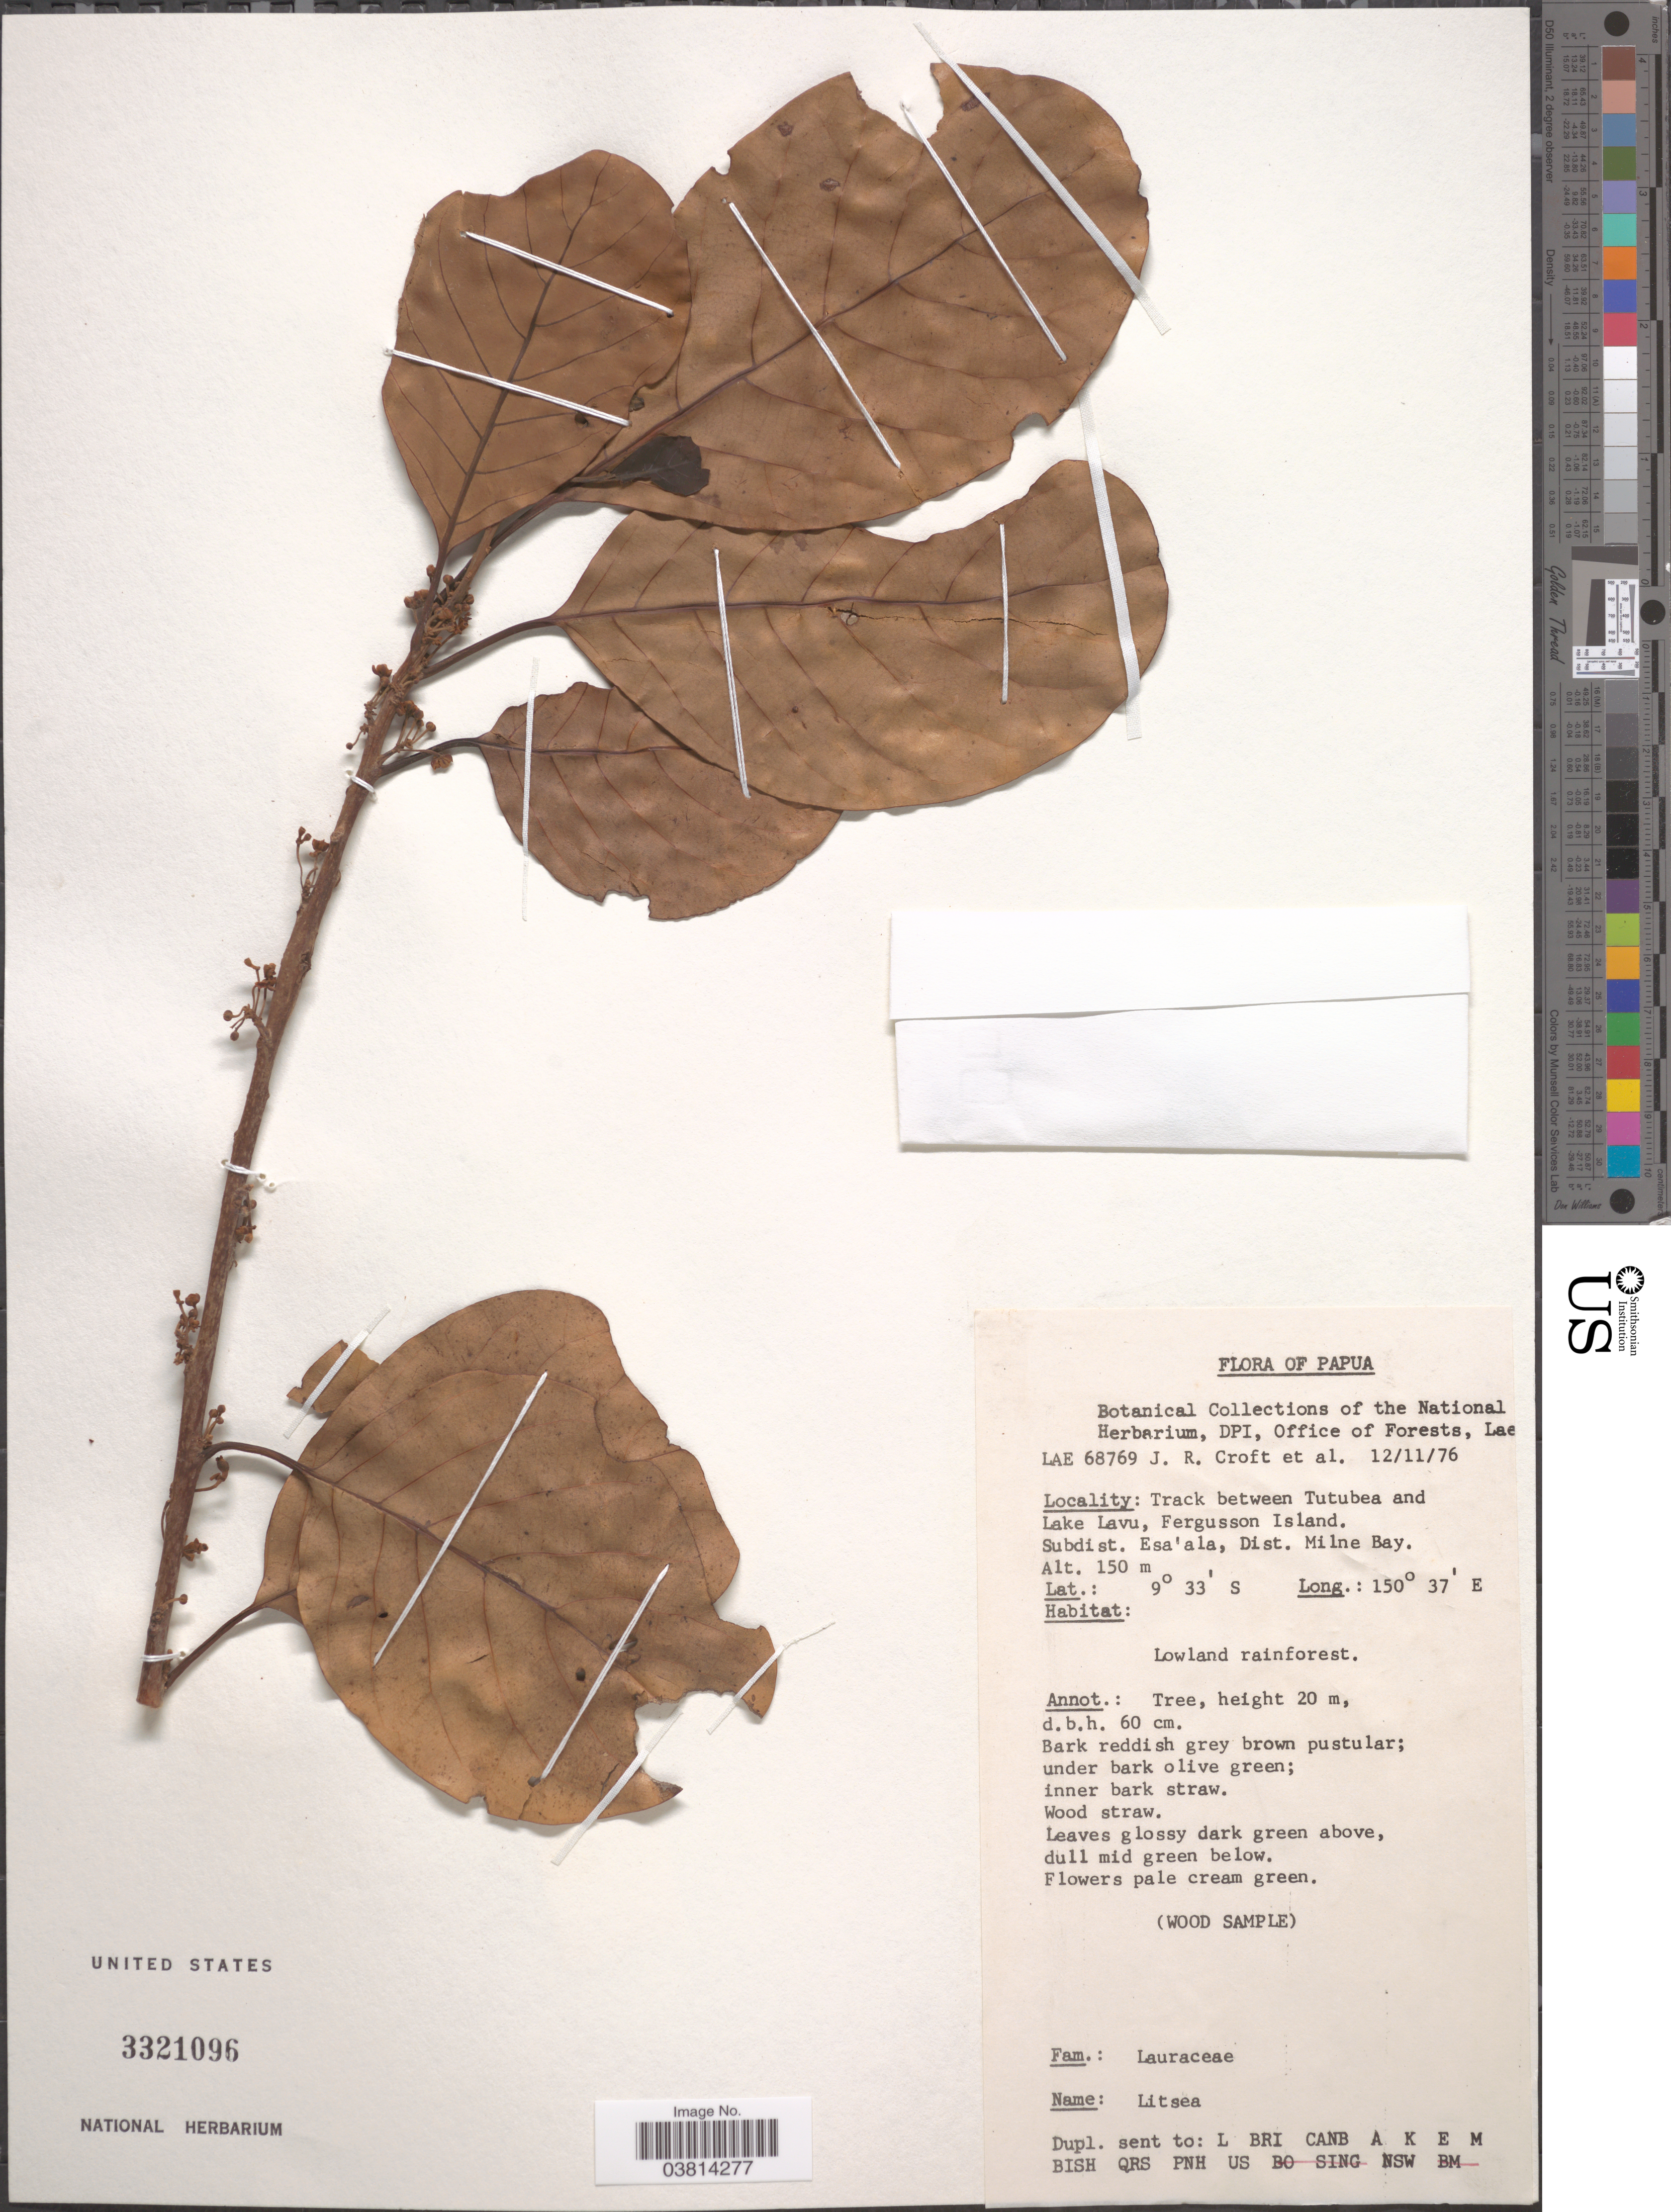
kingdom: Plantae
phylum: Tracheophyta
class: Magnoliopsida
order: Laurales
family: Lauraceae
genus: Litsea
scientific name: Litsea sp.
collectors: J. R. Croft & et al.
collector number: LAE 68769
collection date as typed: Transcribed d/m/y: 12/11/76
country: Papua New Guinea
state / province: Milne Bay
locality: Track between Tutubea and Lake Lavu, Fergusson Island. Subdist. Esa'ala, Dist. Milne Bay.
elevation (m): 150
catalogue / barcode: US 3321096